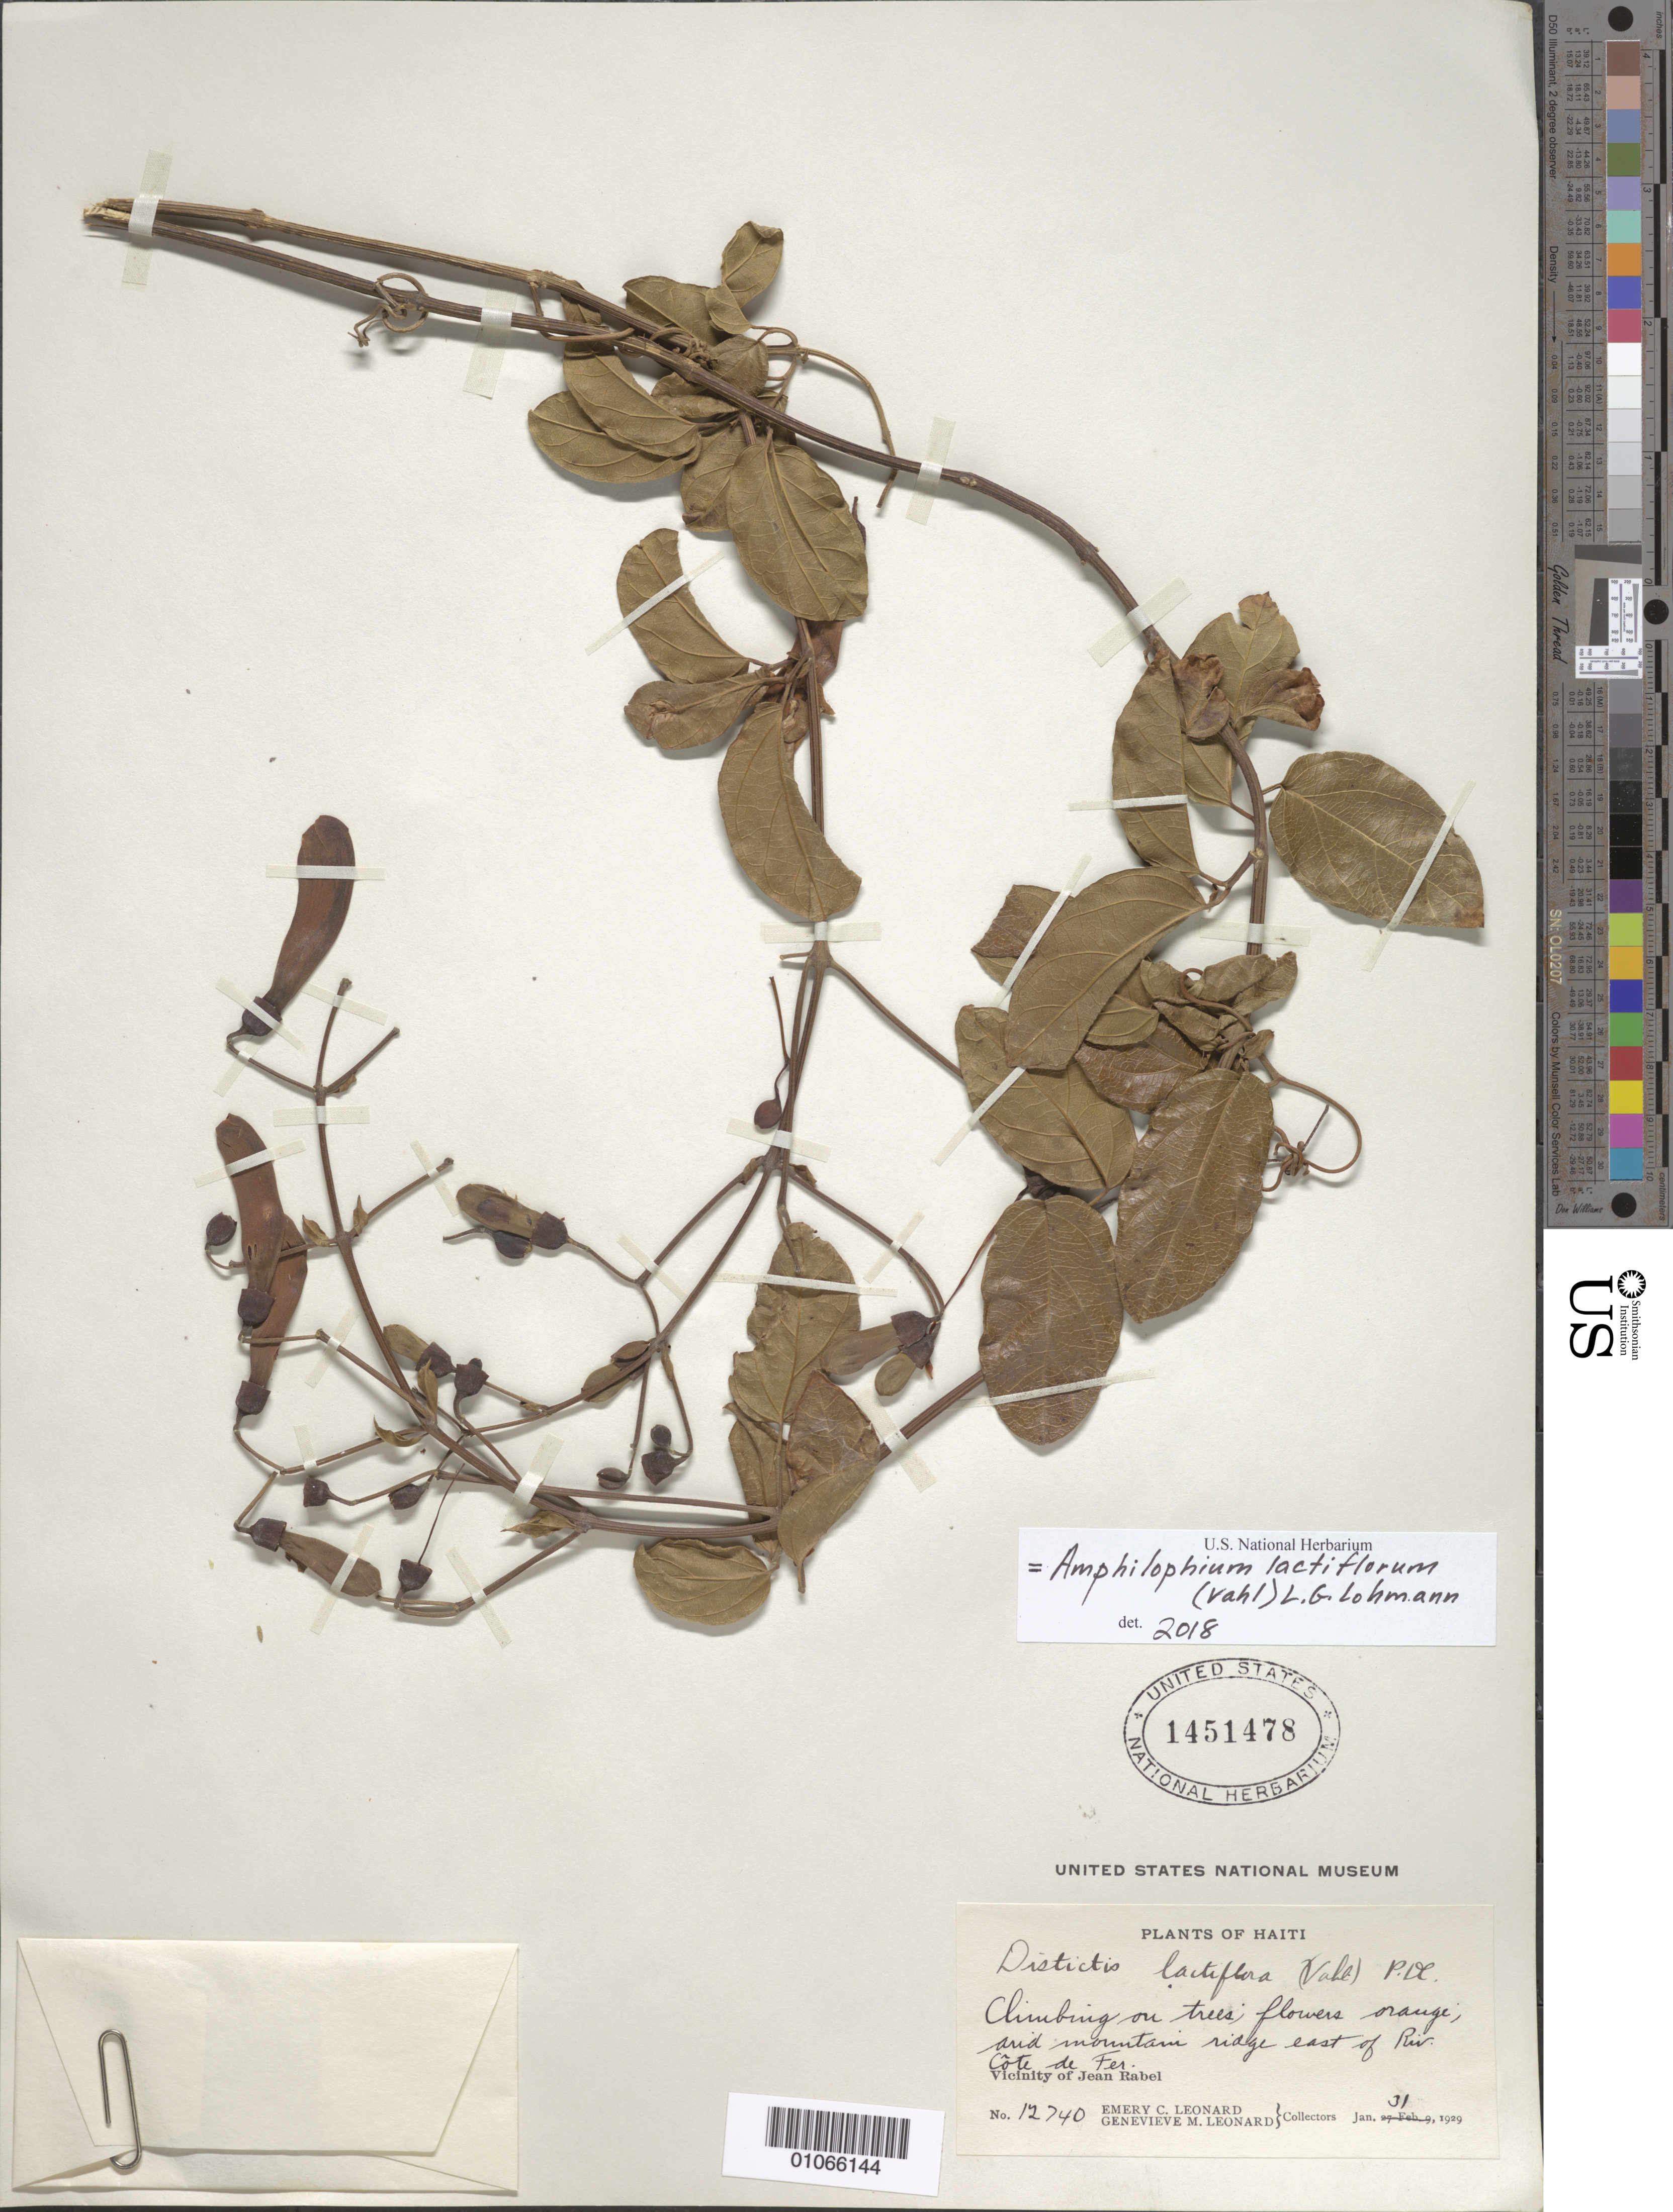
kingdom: Plantae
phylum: Tracheophyta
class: Magnoliopsida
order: Lamiales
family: Bignoniaceae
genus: Amphilophium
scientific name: Amphilophium lactiflorum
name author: (Vahl) L.G. Lohmann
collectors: E. C. Leonard & G. M. Leonard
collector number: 12740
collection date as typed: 31 Jan 1929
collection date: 1929-01-31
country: Haiti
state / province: Nord-Est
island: Hispaniola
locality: Vicinity of Jean Rabel, climbing on trees, arid mountain ridge east of River Cote de Fer.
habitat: Arid mountain ridge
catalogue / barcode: US 1451478